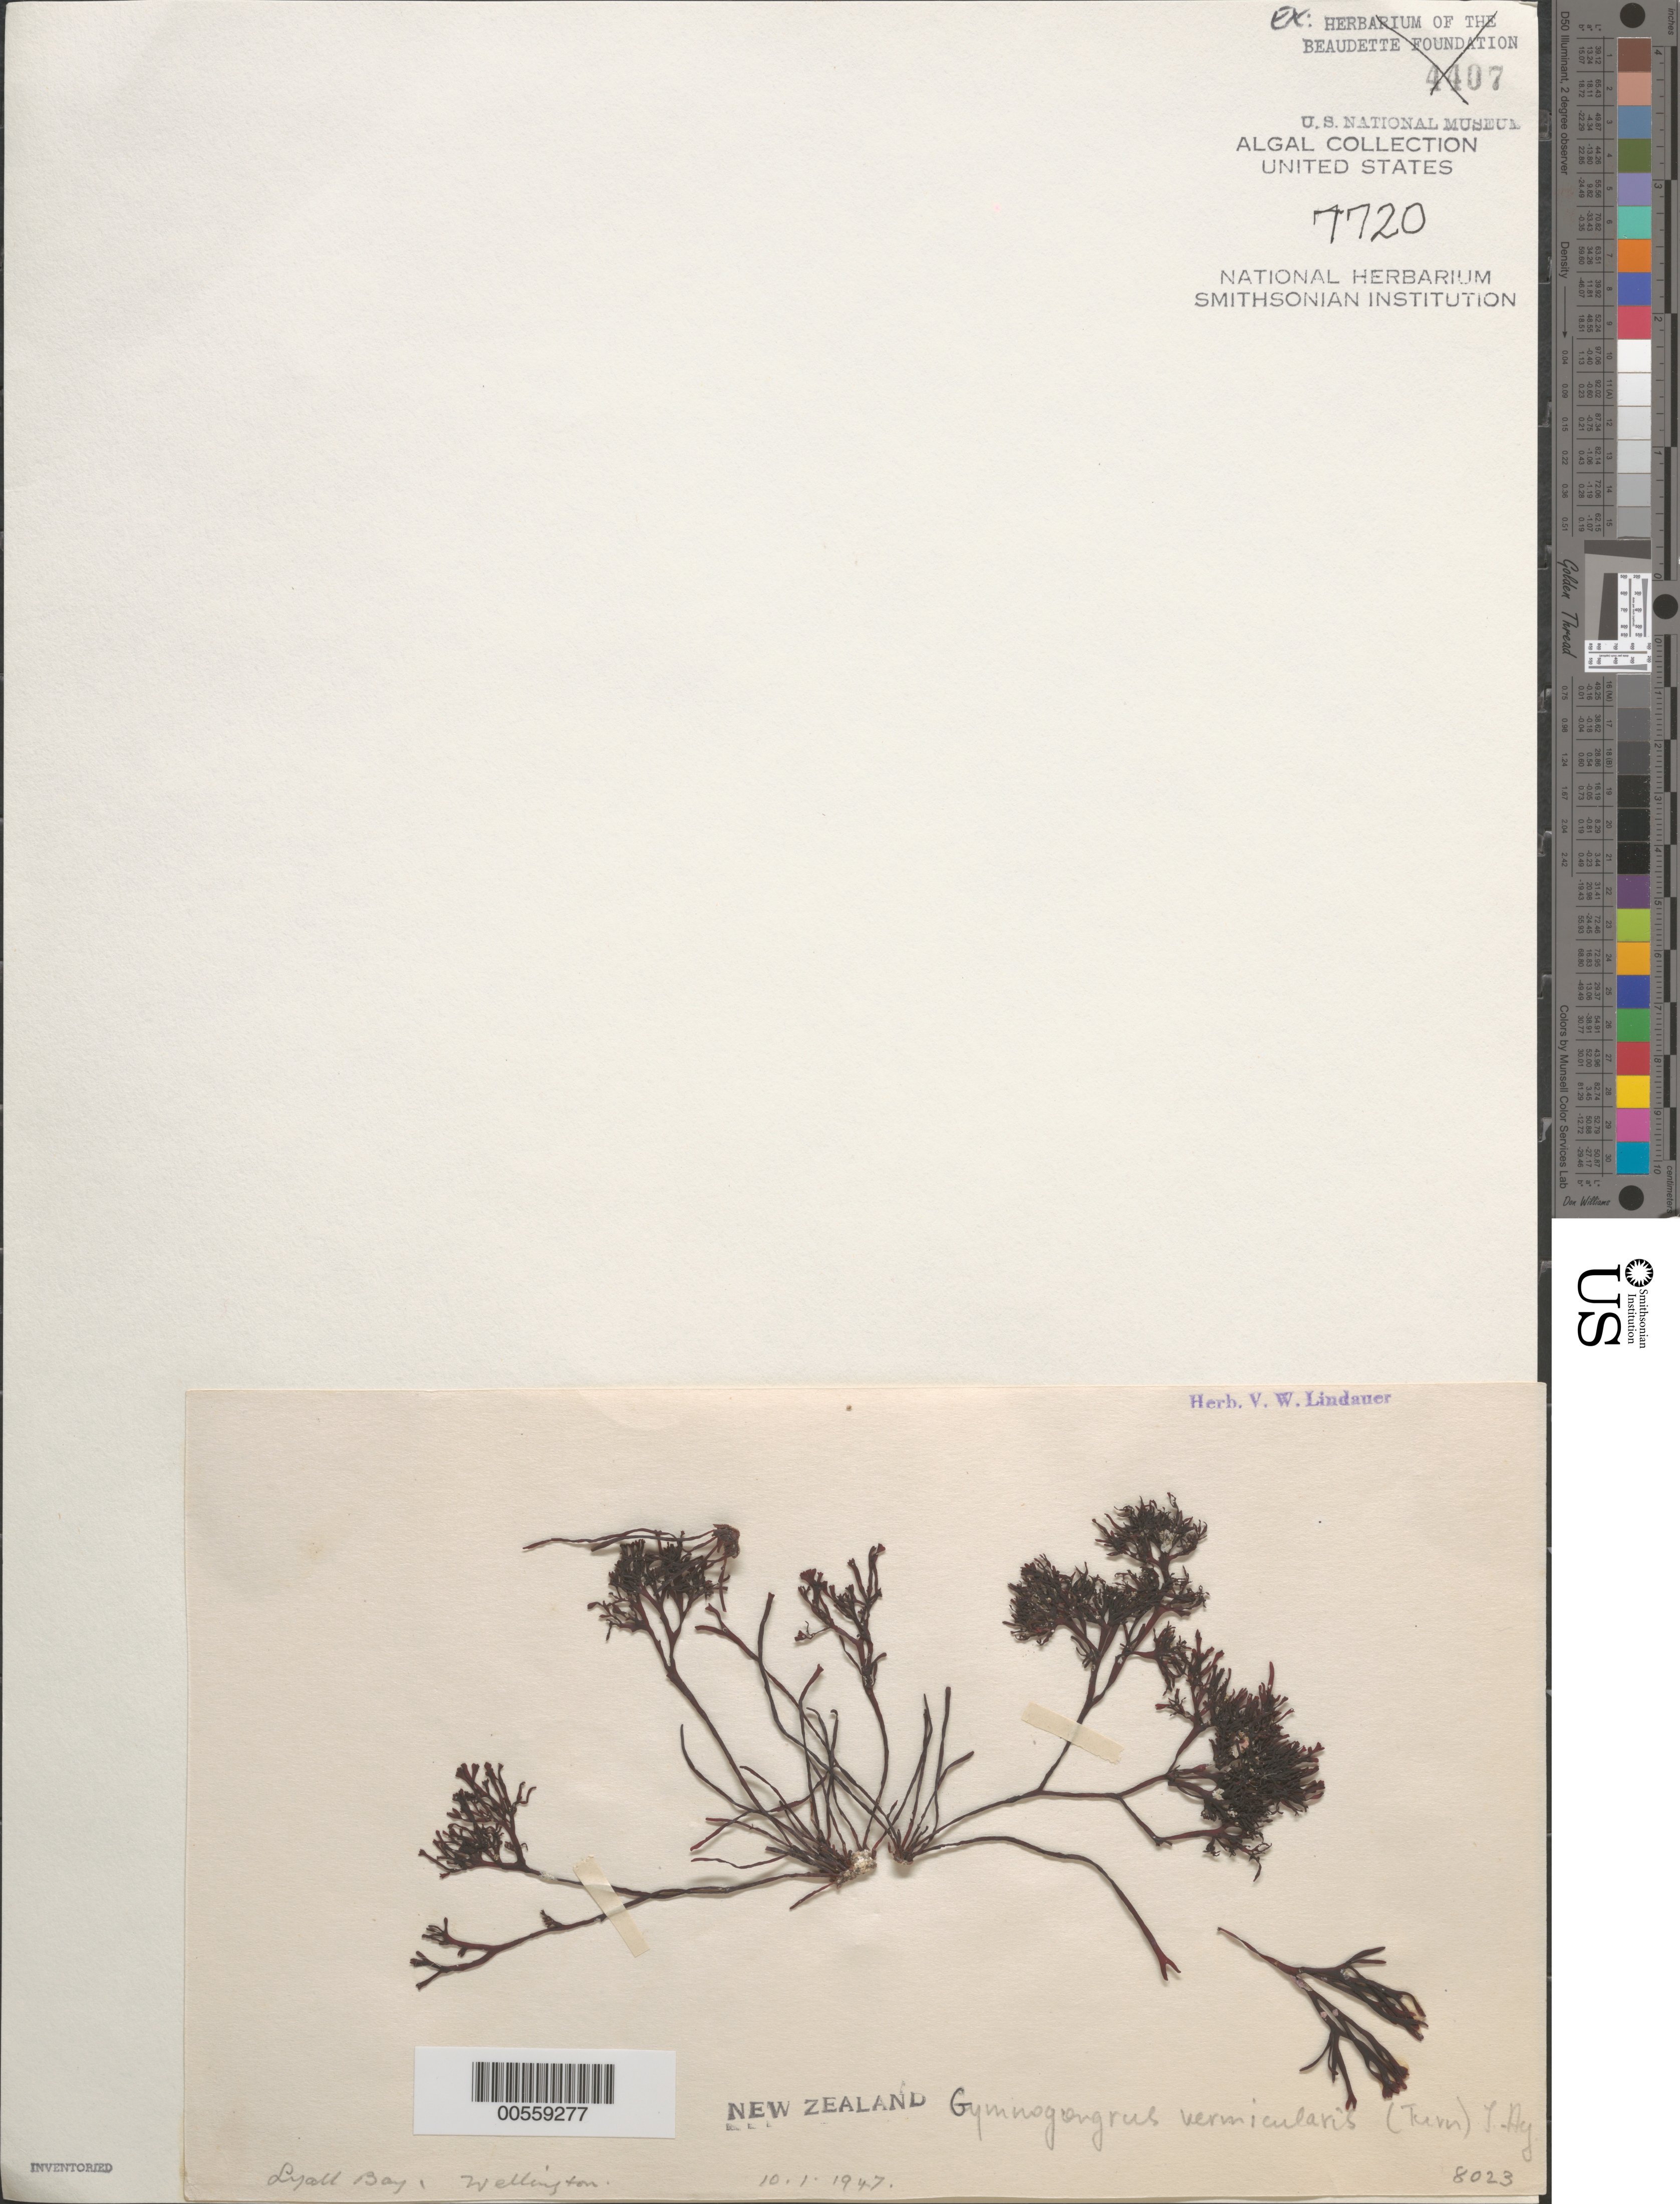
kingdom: Plantae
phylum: Rhodophyta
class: Florideophyceae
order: Gigartinales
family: Phyllophoraceae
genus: Ahnfeltiopsis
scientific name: Ahnfeltiopsis vermicularis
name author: (C. Agardh) P.C. Silva & DeCew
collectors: V. Lindauer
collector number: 8023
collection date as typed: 10 Jan 1947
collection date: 1947-01-10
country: New Zealand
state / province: Wellington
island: North Island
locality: Lyall Bay, Wellington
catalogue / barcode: US 7720